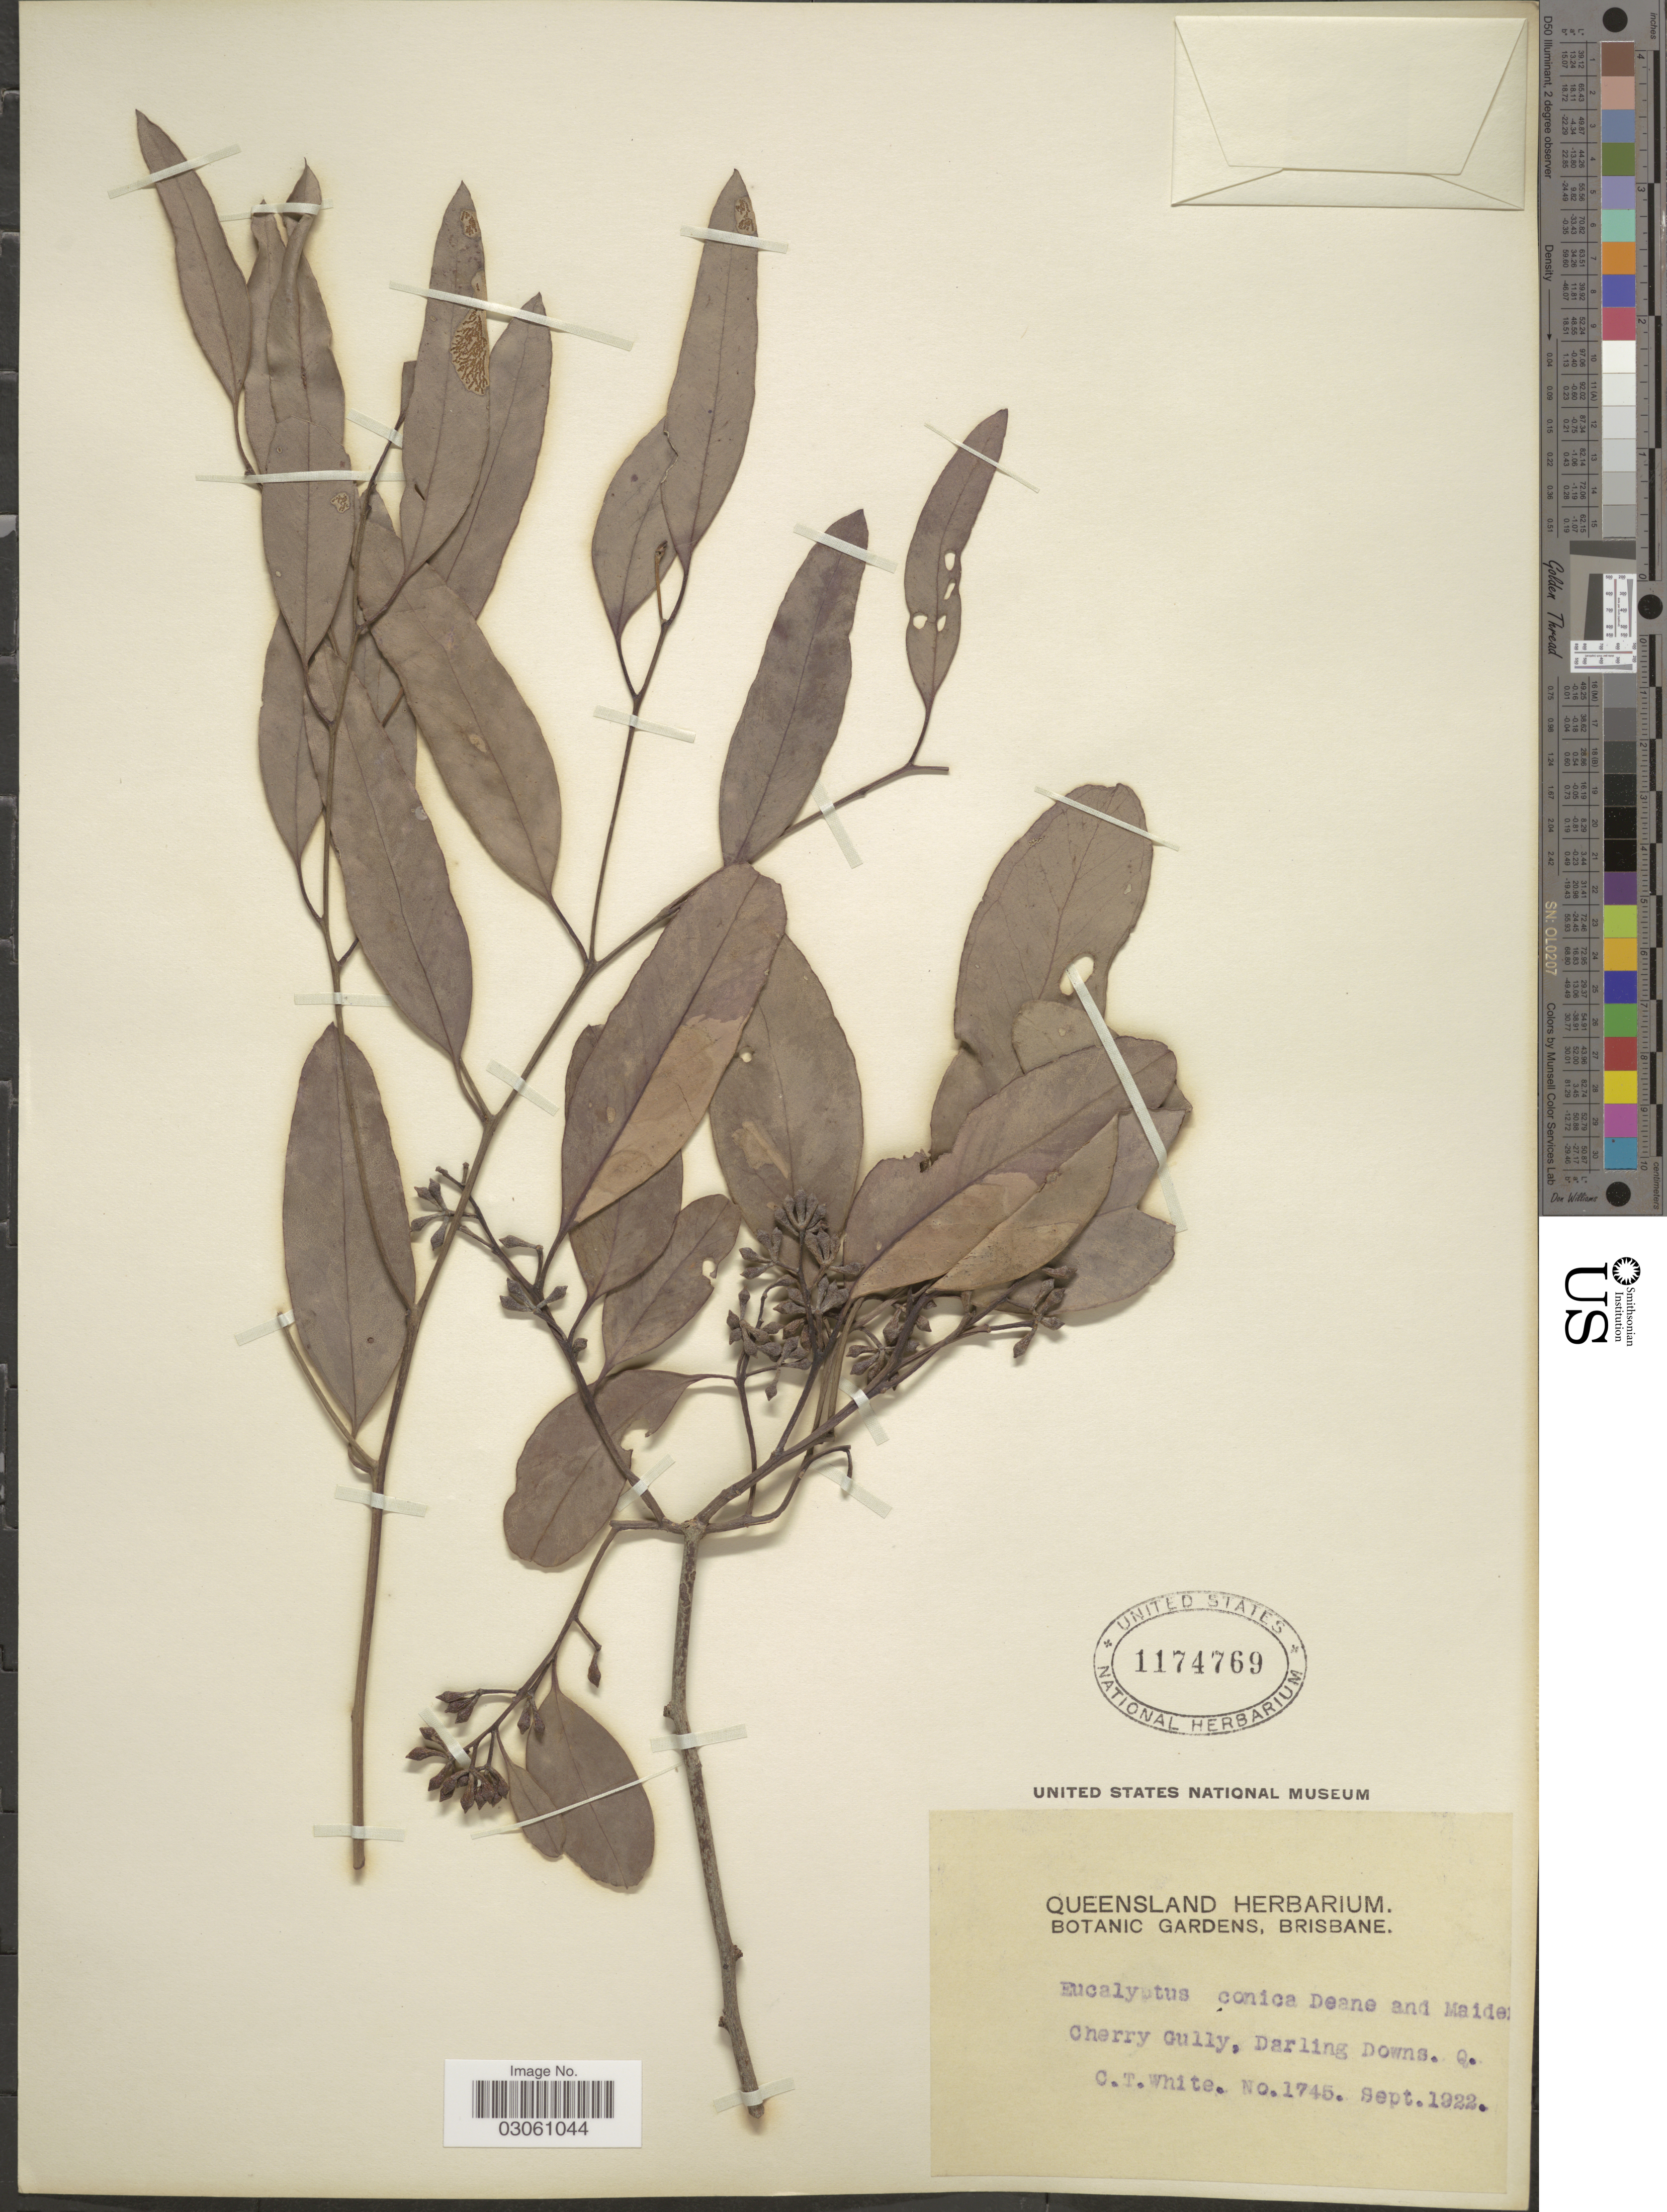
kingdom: Plantae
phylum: Tracheophyta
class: Magnoliopsida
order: Myrtales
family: Myrtaceae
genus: Eucalyptus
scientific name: Eucalyptus conica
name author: H. Deane & Maiden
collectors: C. T. White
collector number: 1745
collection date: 1922-09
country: Australia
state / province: Queensland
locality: Cherry Gully, Darling Downs.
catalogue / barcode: US 1174769